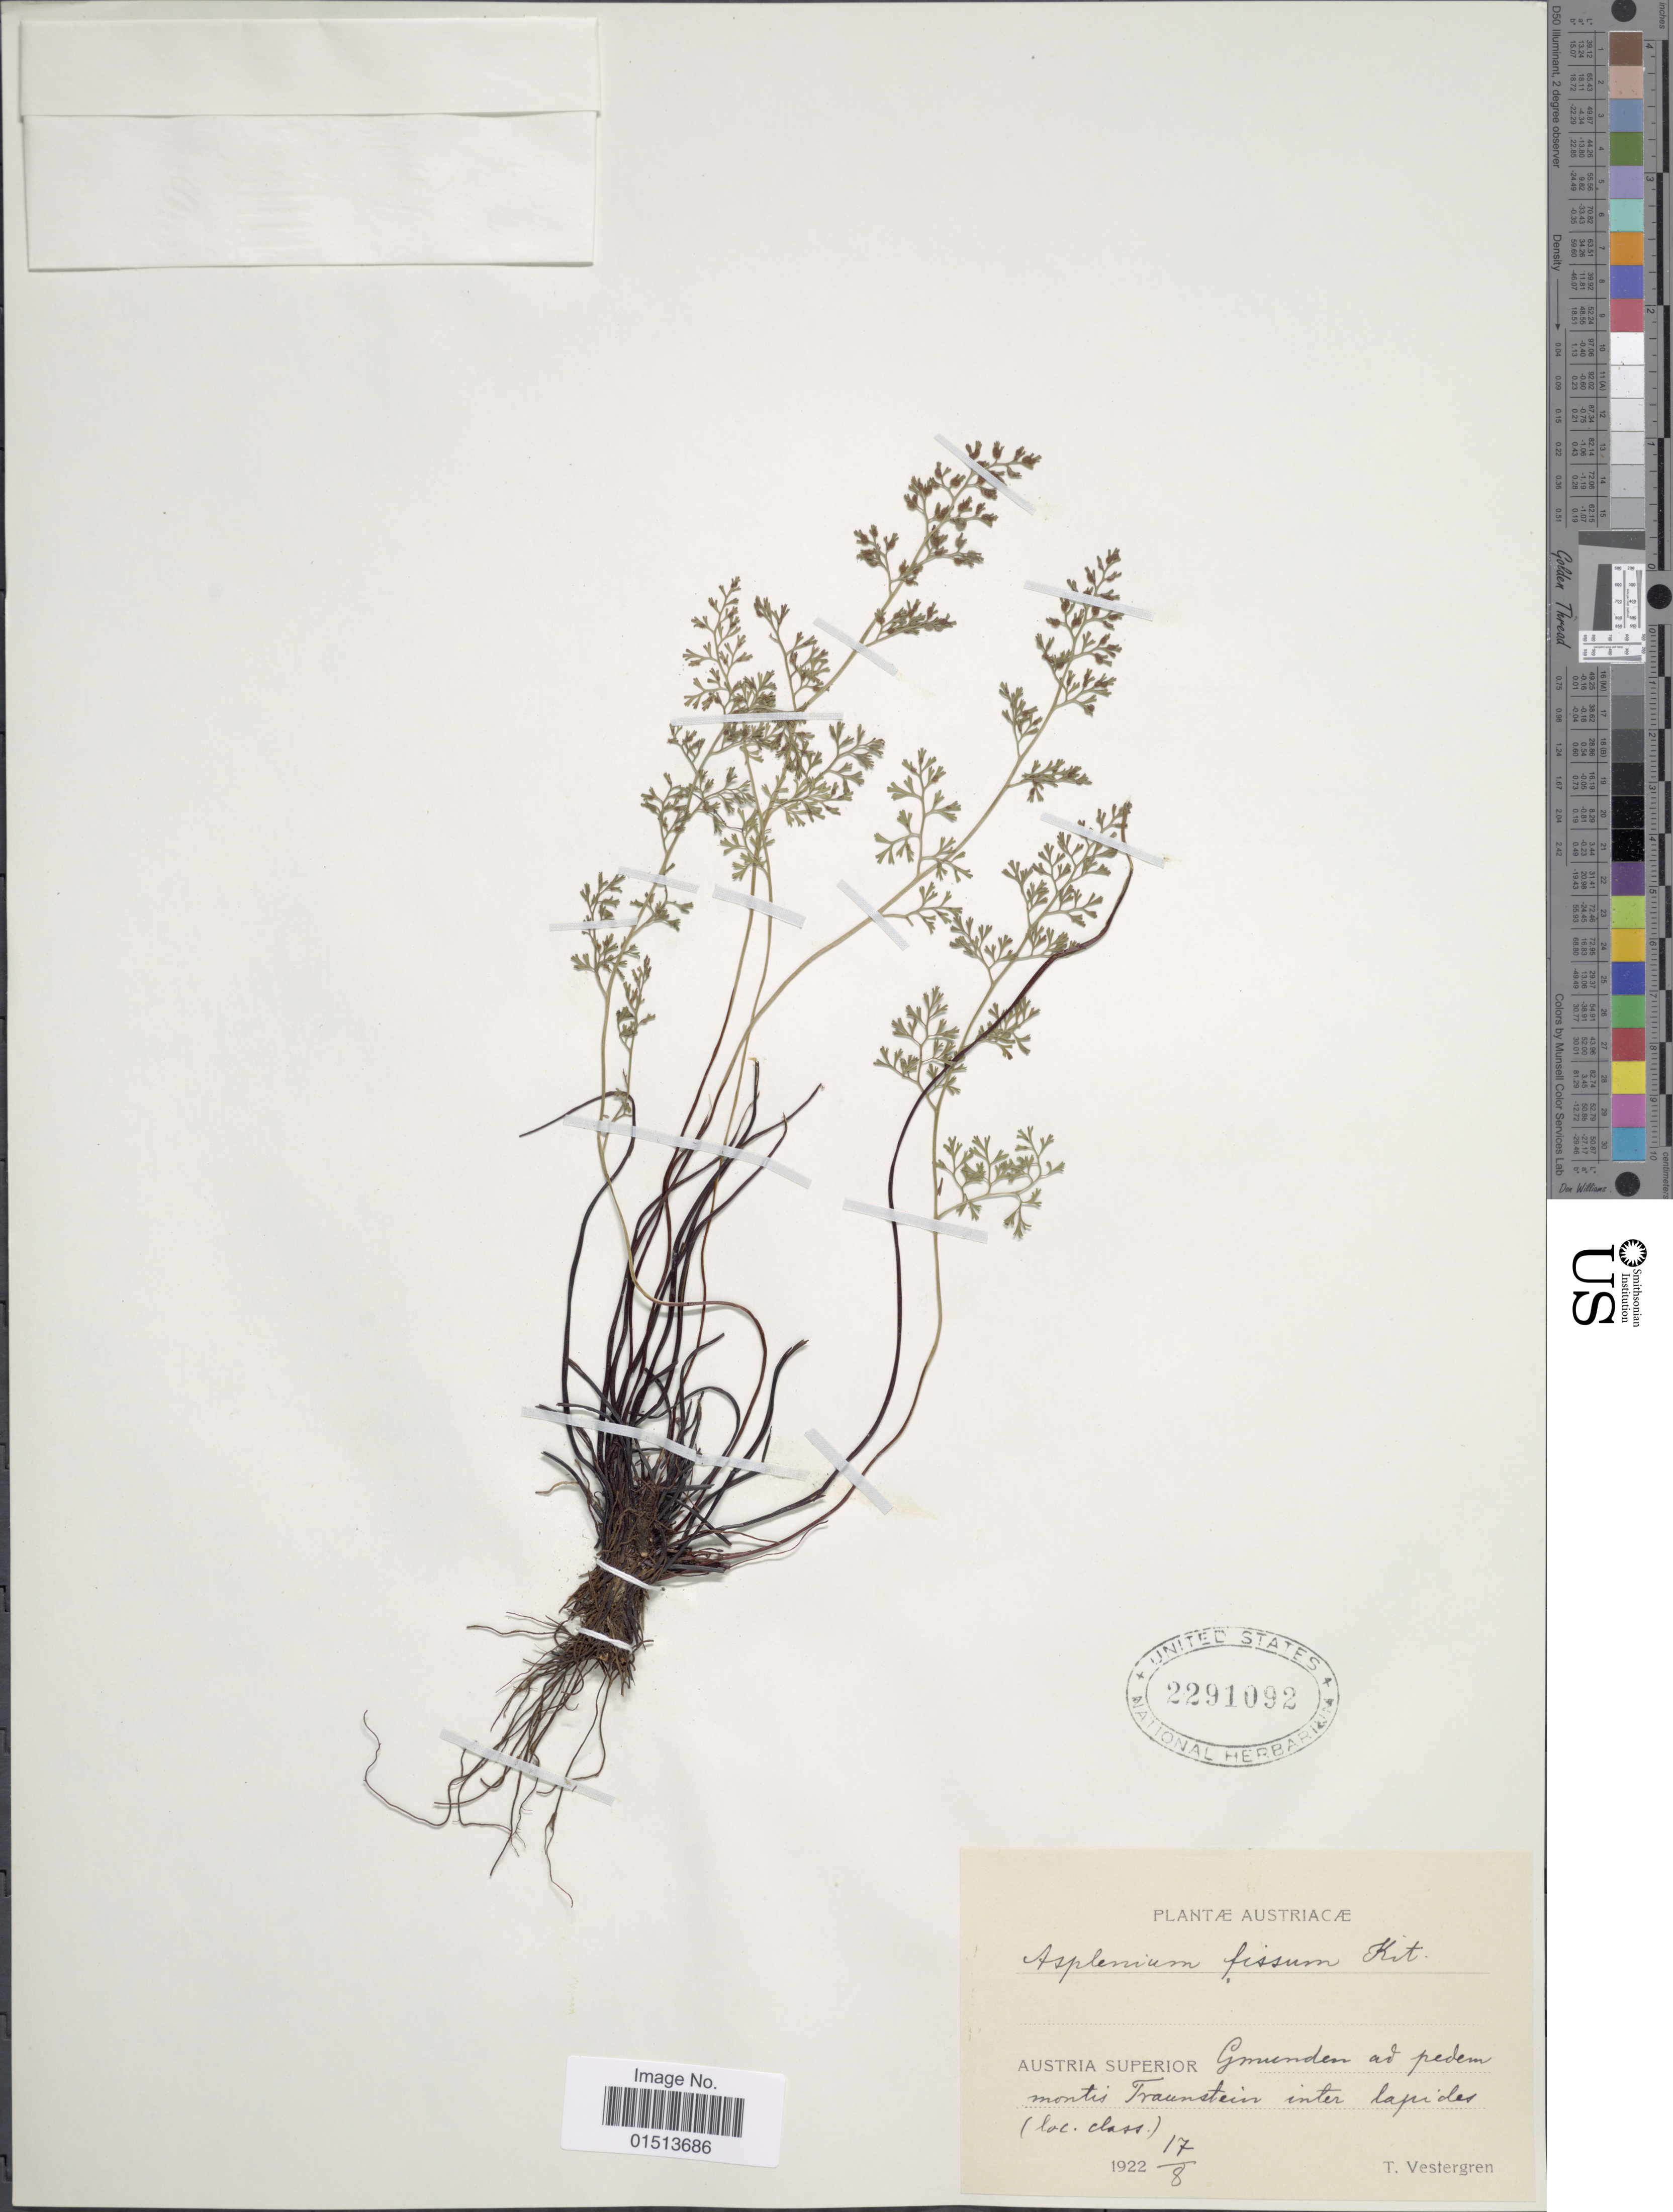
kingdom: Plantae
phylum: Tracheophyta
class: Polypodiopsida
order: Polypodiales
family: Aspleniaceae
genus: Asplenium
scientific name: Asplenium fissum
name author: Willd.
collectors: T. Vestergren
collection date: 1922-08-17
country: Austria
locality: Austria Superior Gmuenden ad peden montis Fraunstein inter lapides. [interpreted]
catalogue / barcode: US 2291092